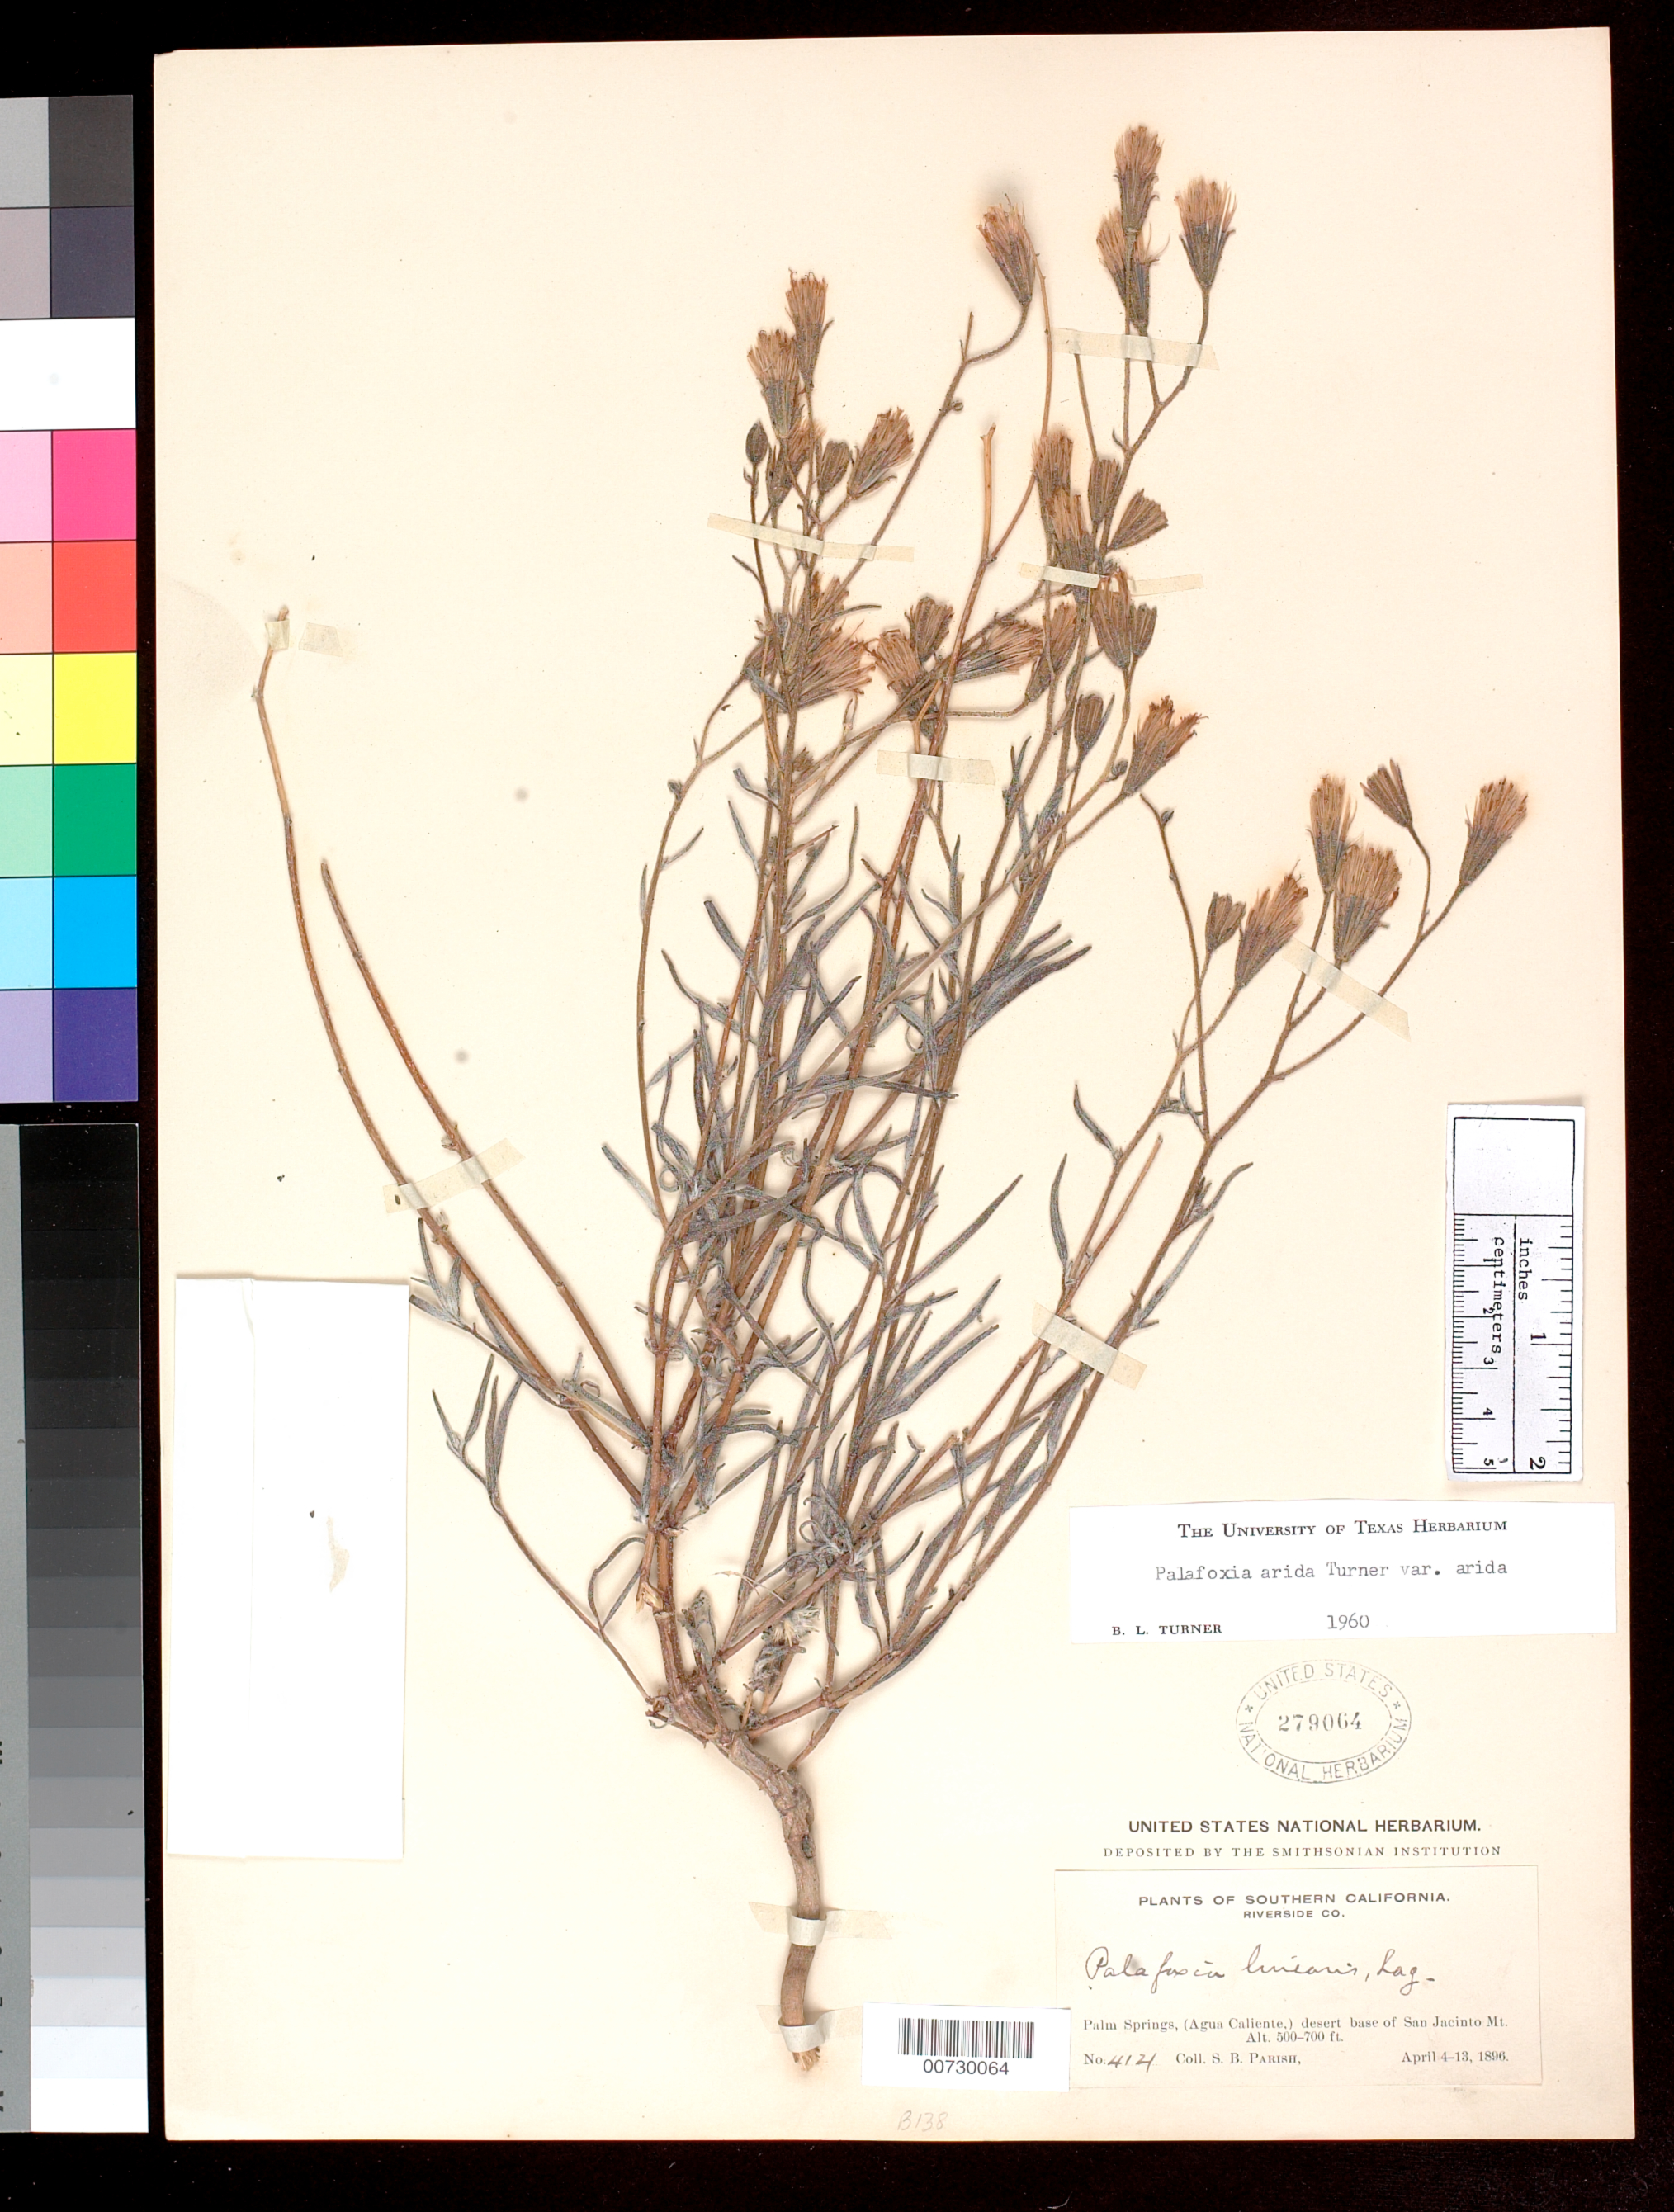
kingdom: Plantae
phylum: Tracheophyta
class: Magnoliopsida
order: Asterales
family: Asteraceae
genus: Palafoxia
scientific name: Palafoxia arida var. arida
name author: B.L. Turner & M.I. Morris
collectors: S. B. Parish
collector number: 4121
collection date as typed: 04 Apr 1896 to 13 Apr 1896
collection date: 1896-04-04/1896-04-13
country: United States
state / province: California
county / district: Riverside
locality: Palm springs, (agua caliente) desert base of san jacinto mts.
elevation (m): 152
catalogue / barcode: US 279064